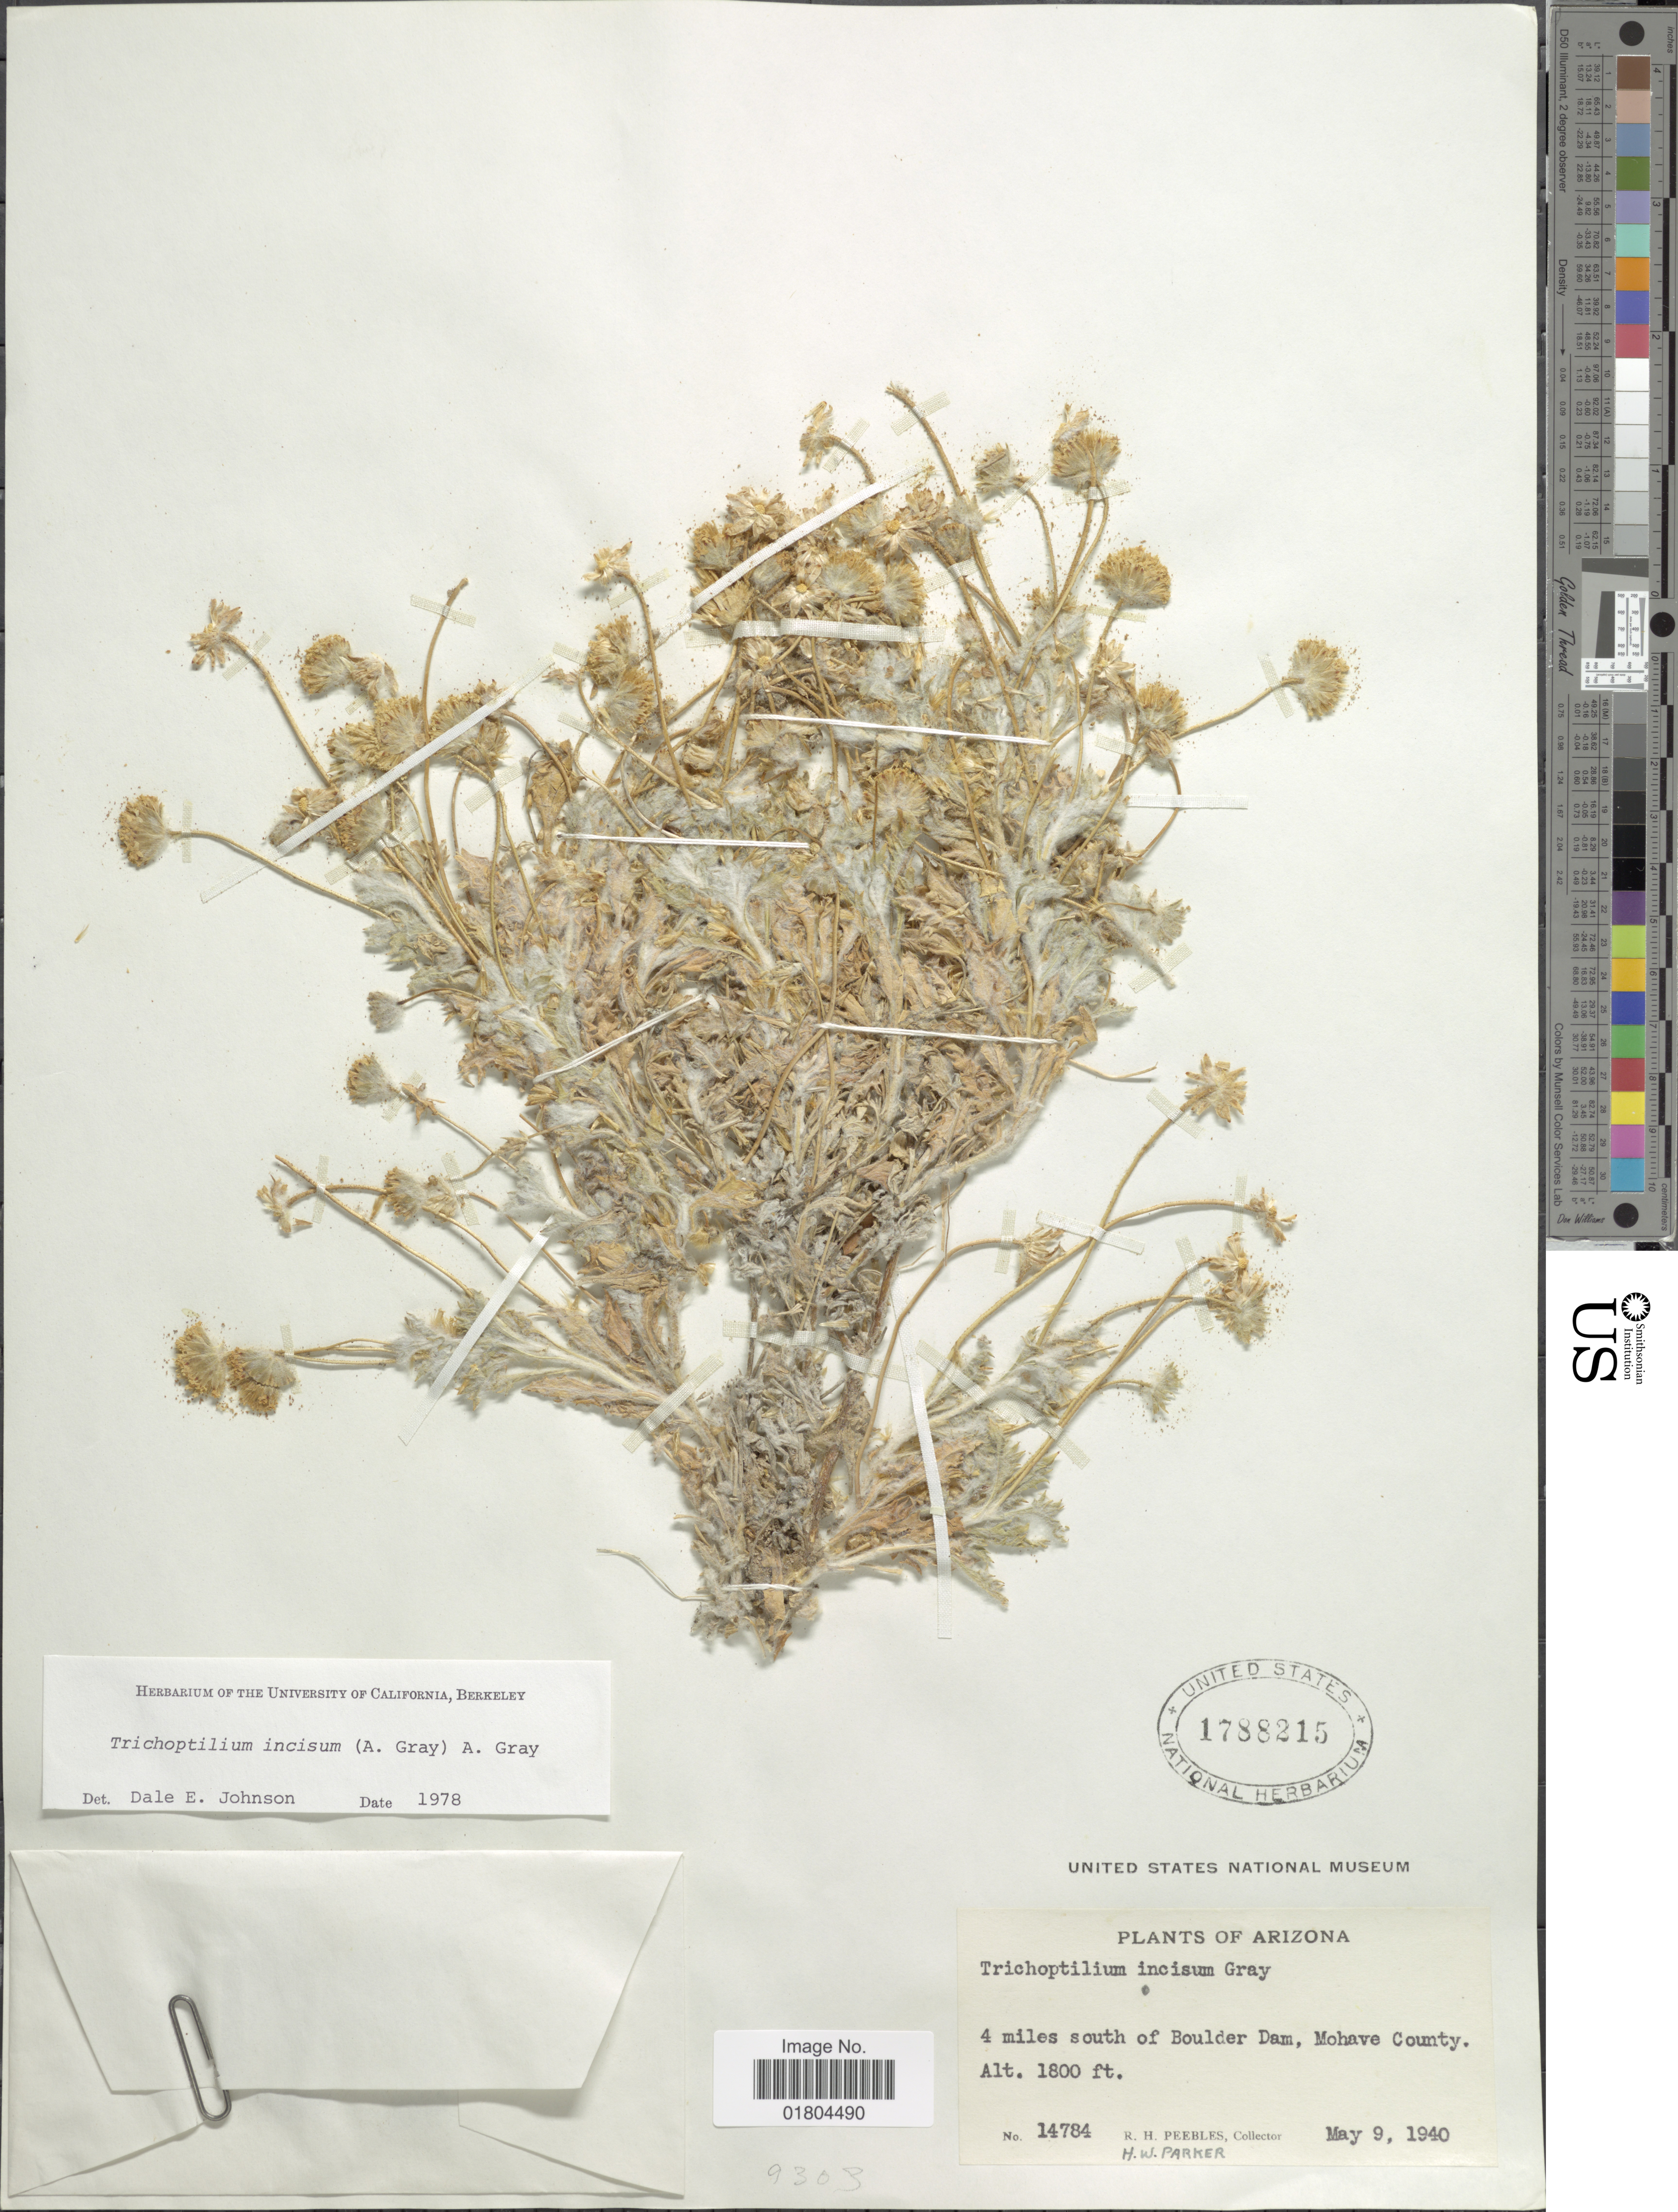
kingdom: Plantae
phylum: Tracheophyta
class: Magnoliopsida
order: Asterales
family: Asteraceae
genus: Trichoptilium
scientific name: Trichoptilium incisum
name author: (A. Gray) A. Gray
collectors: R. H. Peebles & H. W. Parker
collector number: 14784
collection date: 1940-05-09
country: United States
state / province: Arizona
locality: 4 miles south of Boulder Dam, Mohave County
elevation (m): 549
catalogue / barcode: US 1788215